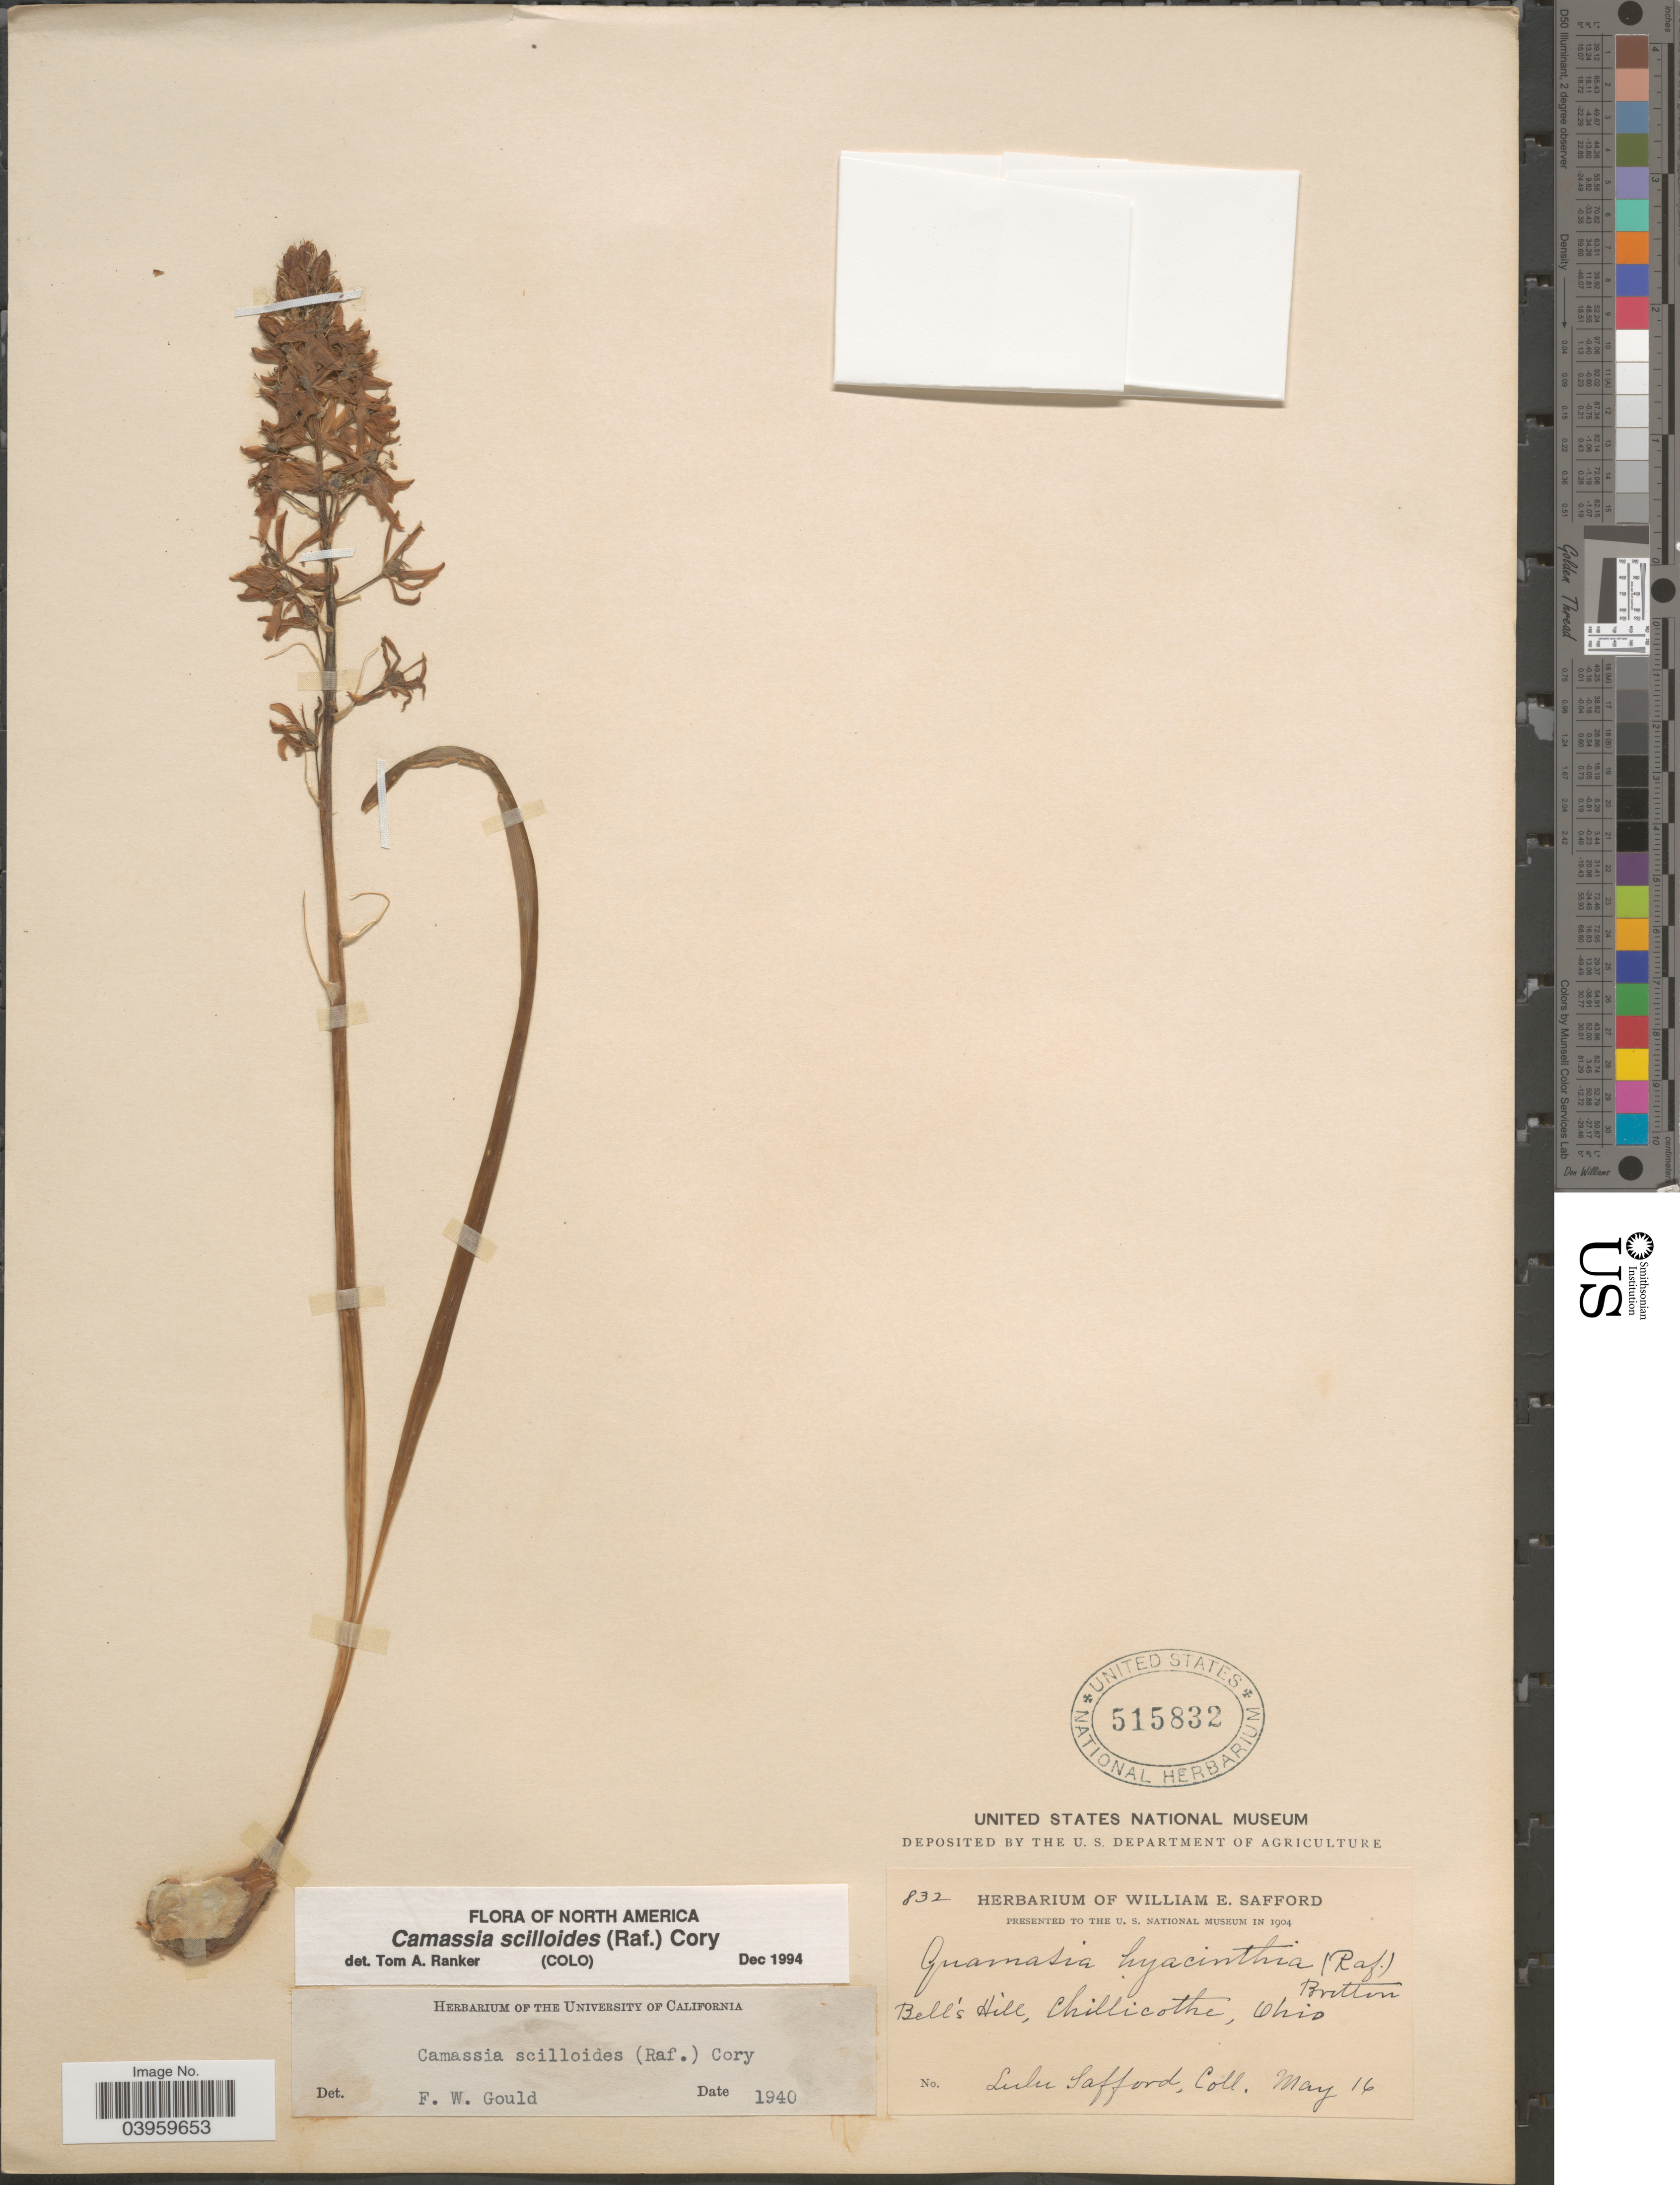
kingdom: Plantae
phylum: Tracheophyta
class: Liliopsida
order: Asparagales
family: Asparagaceae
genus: Camassia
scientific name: Camassia scilloides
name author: (Raf.) Cory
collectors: L. Safford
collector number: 832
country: United States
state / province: Ohio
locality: Bell's Hill, Chillicothe.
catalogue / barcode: US 515832